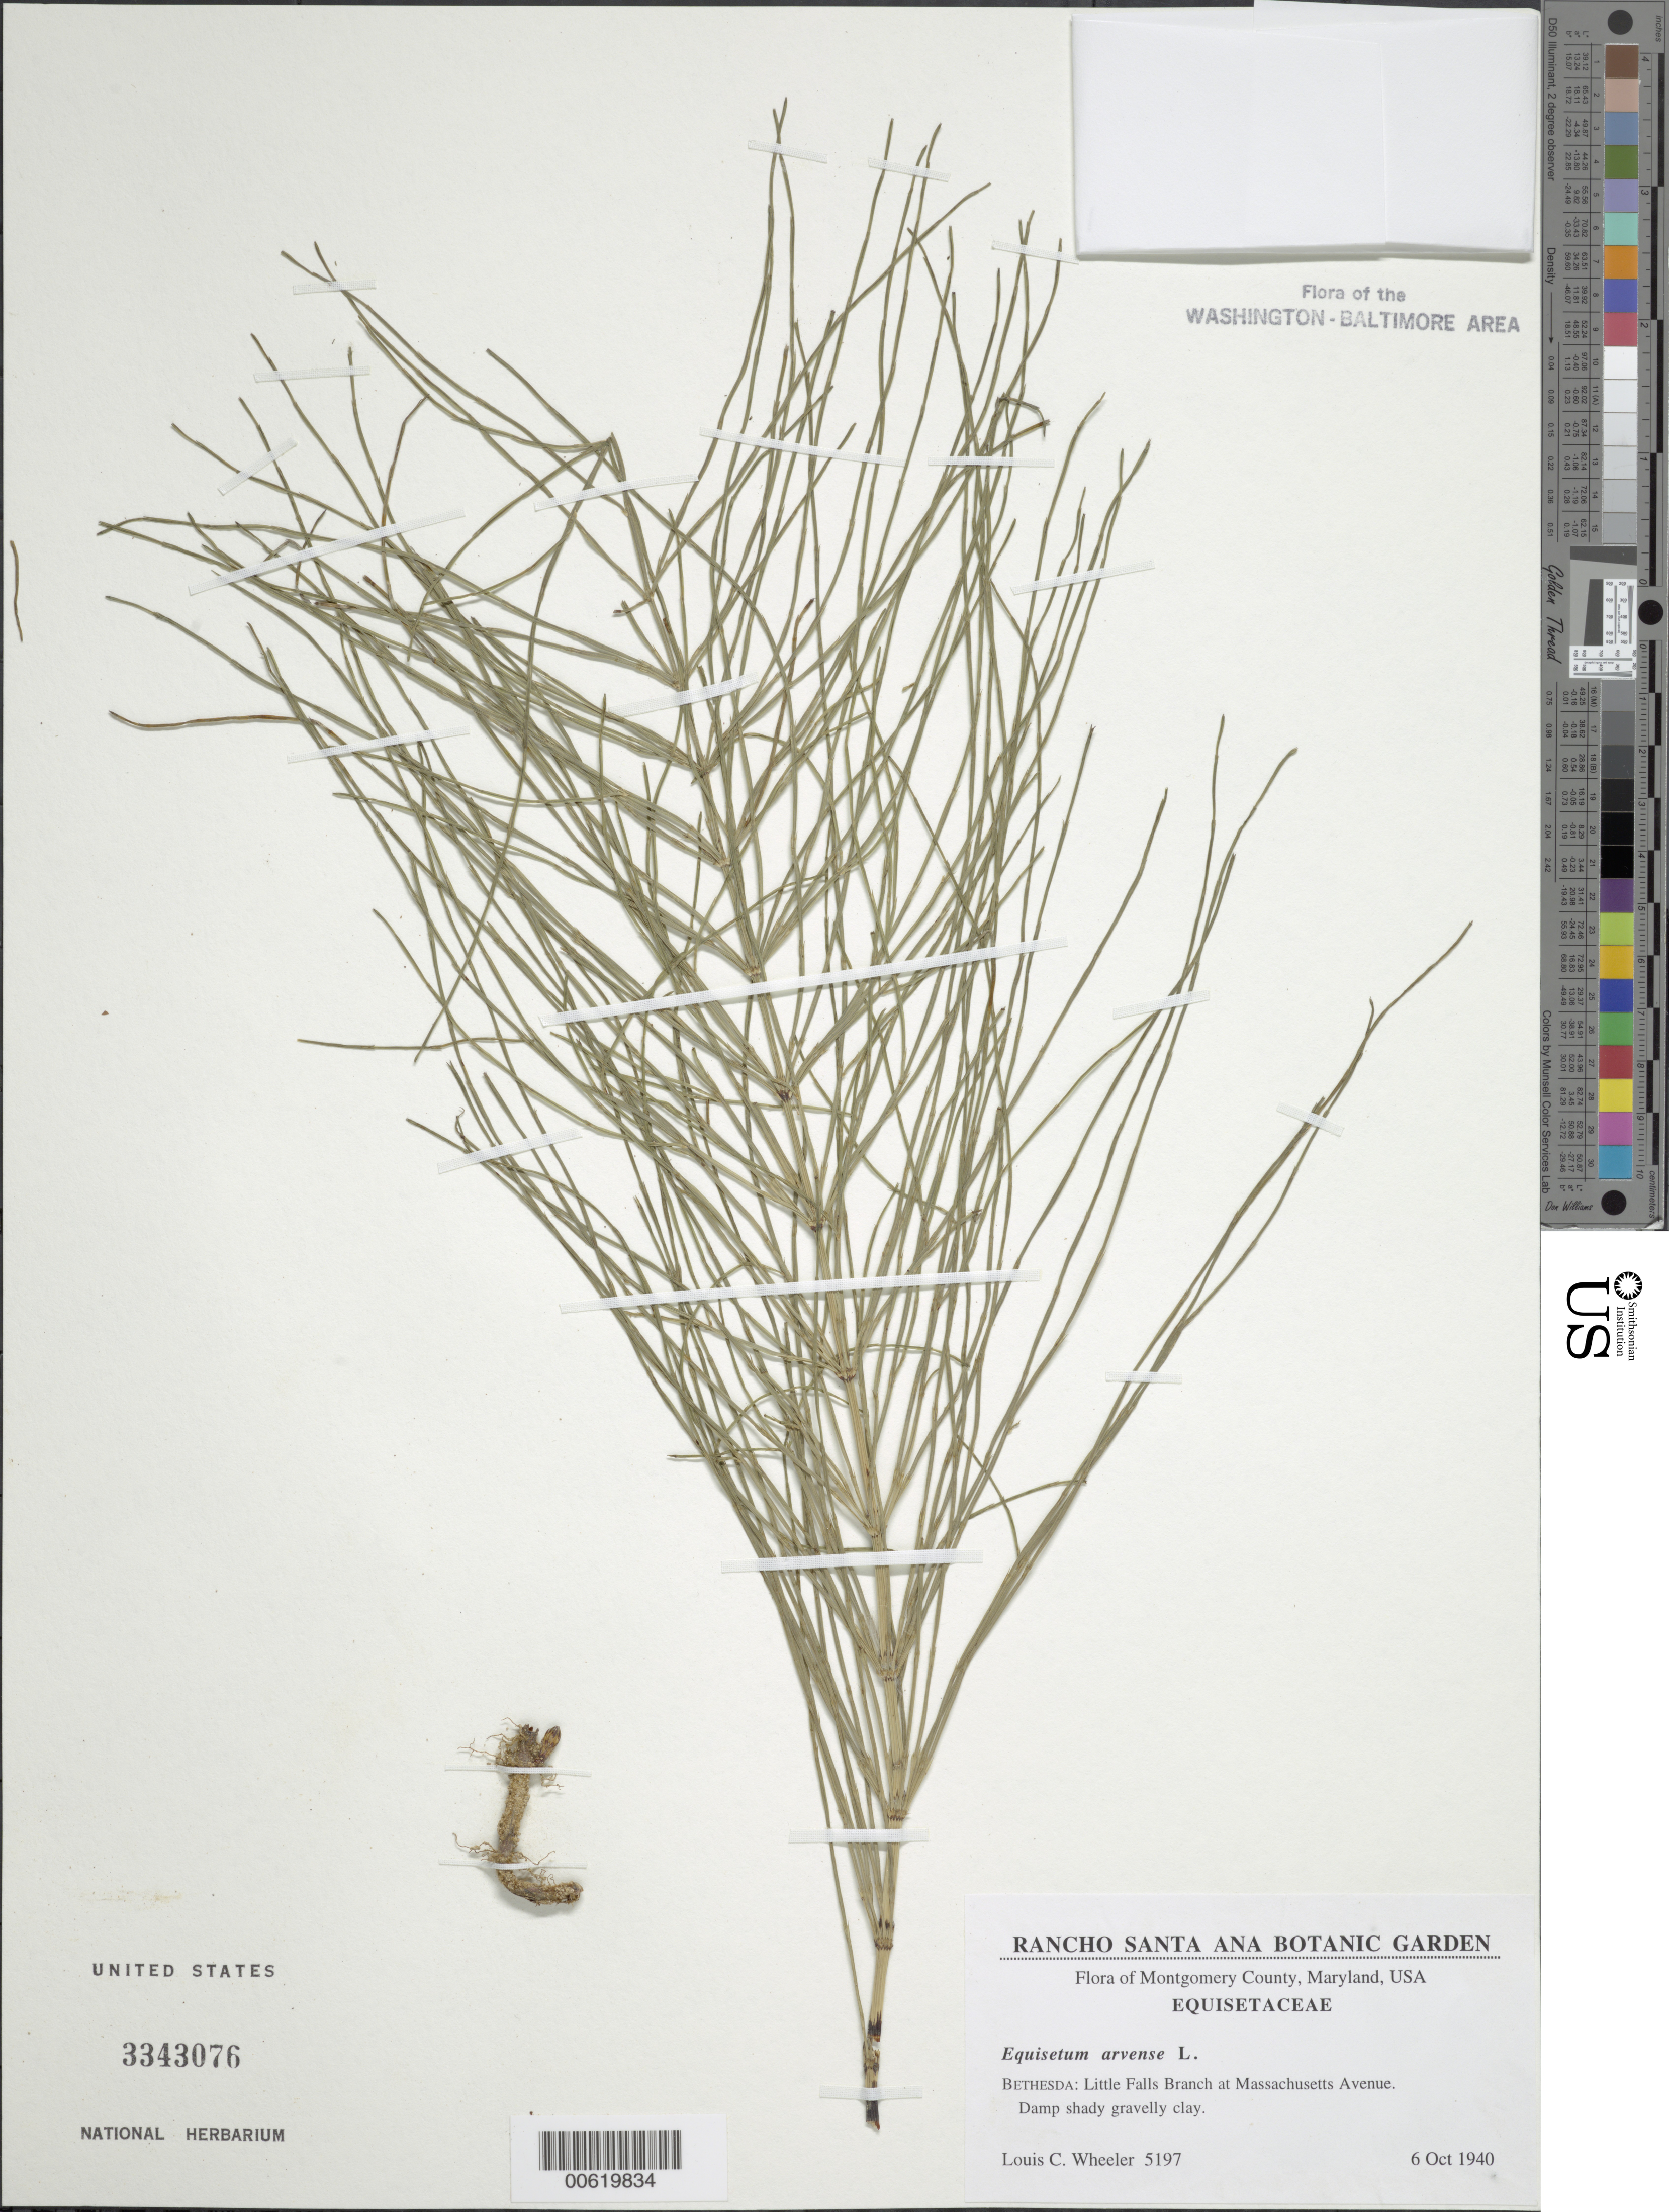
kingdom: Plantae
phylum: Tracheophyta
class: Polypodiopsida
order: Equisetales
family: Equisetaceae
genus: Equisetum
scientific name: Equisetum arvense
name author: L.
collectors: L. C. Wheeler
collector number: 5197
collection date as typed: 06 Oct 1940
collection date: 1940-10-06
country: United States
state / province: Maryland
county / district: Montgomery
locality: Little Falls Branch at Massachusetts Avenue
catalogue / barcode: US 3343076